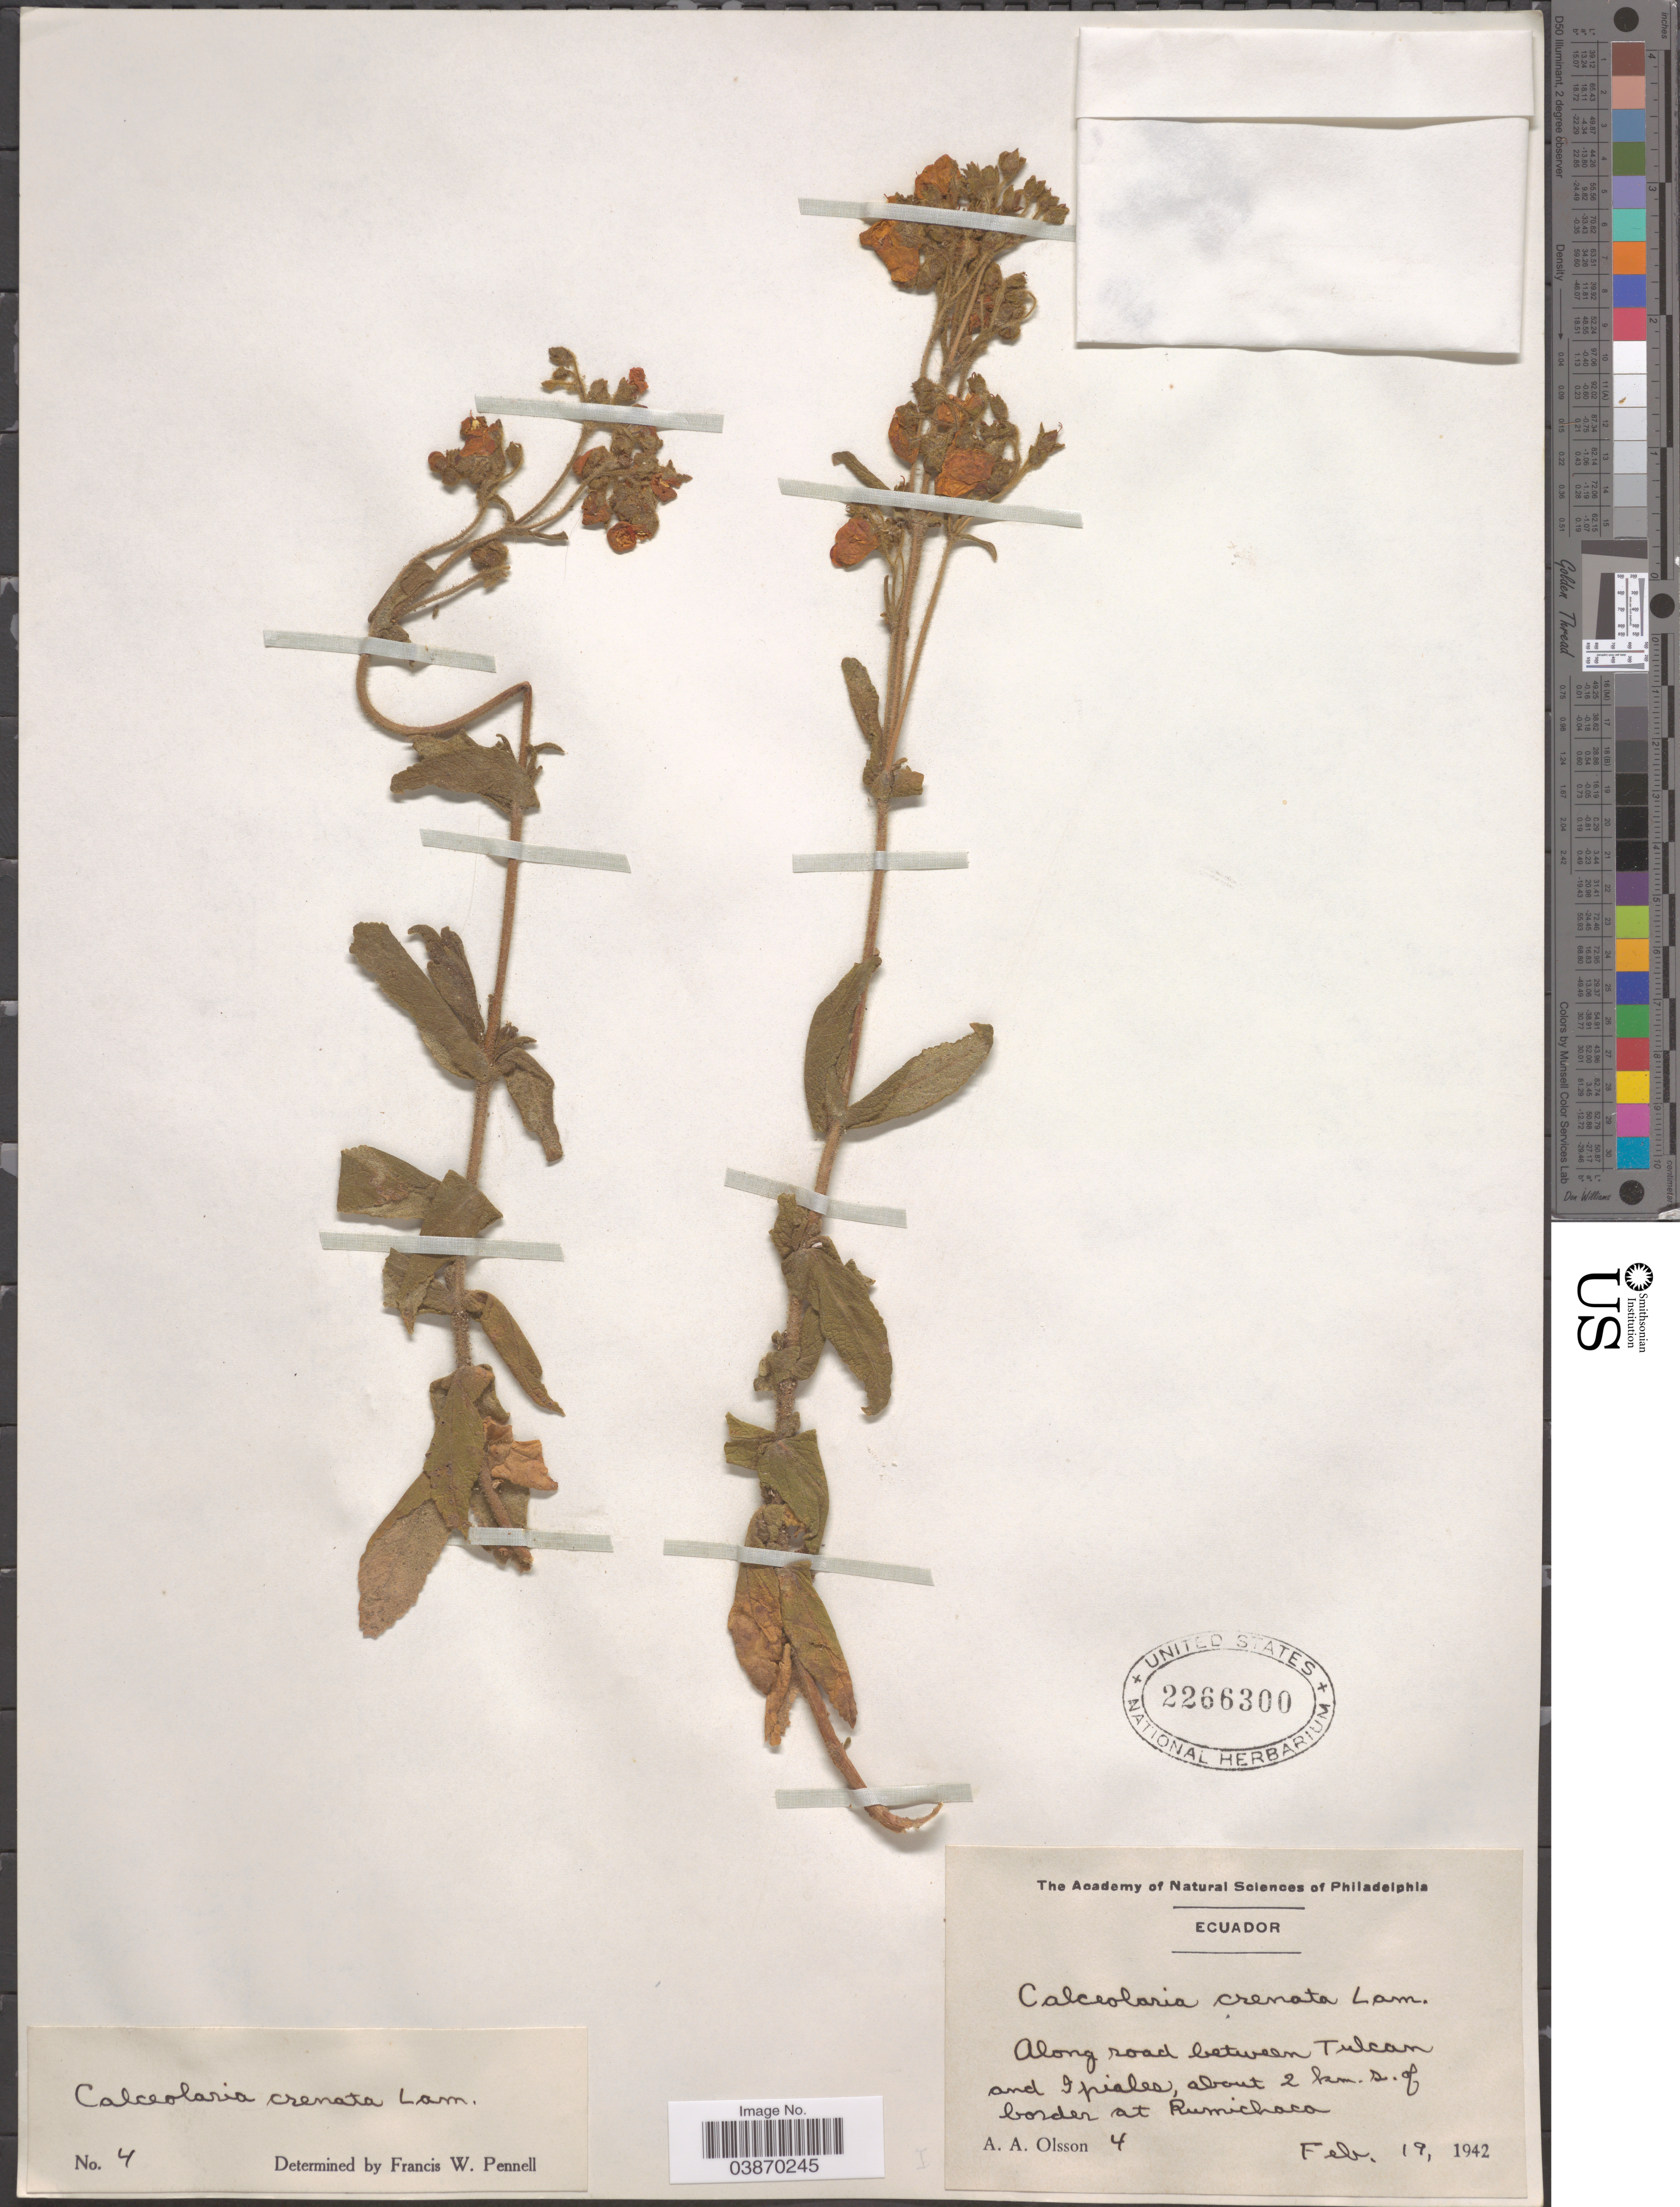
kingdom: Plantae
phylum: Tracheophyta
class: Magnoliopsida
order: Lamiales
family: Calceolariaceae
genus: Calceolaria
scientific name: Calceolaria crenata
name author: Lam.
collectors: A. Olsson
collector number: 4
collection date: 1942-02-19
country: Ecuador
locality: Along road between Tulcan and Ipiales, about 2 km. s. of border at Rumichaca.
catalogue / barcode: US 2266300